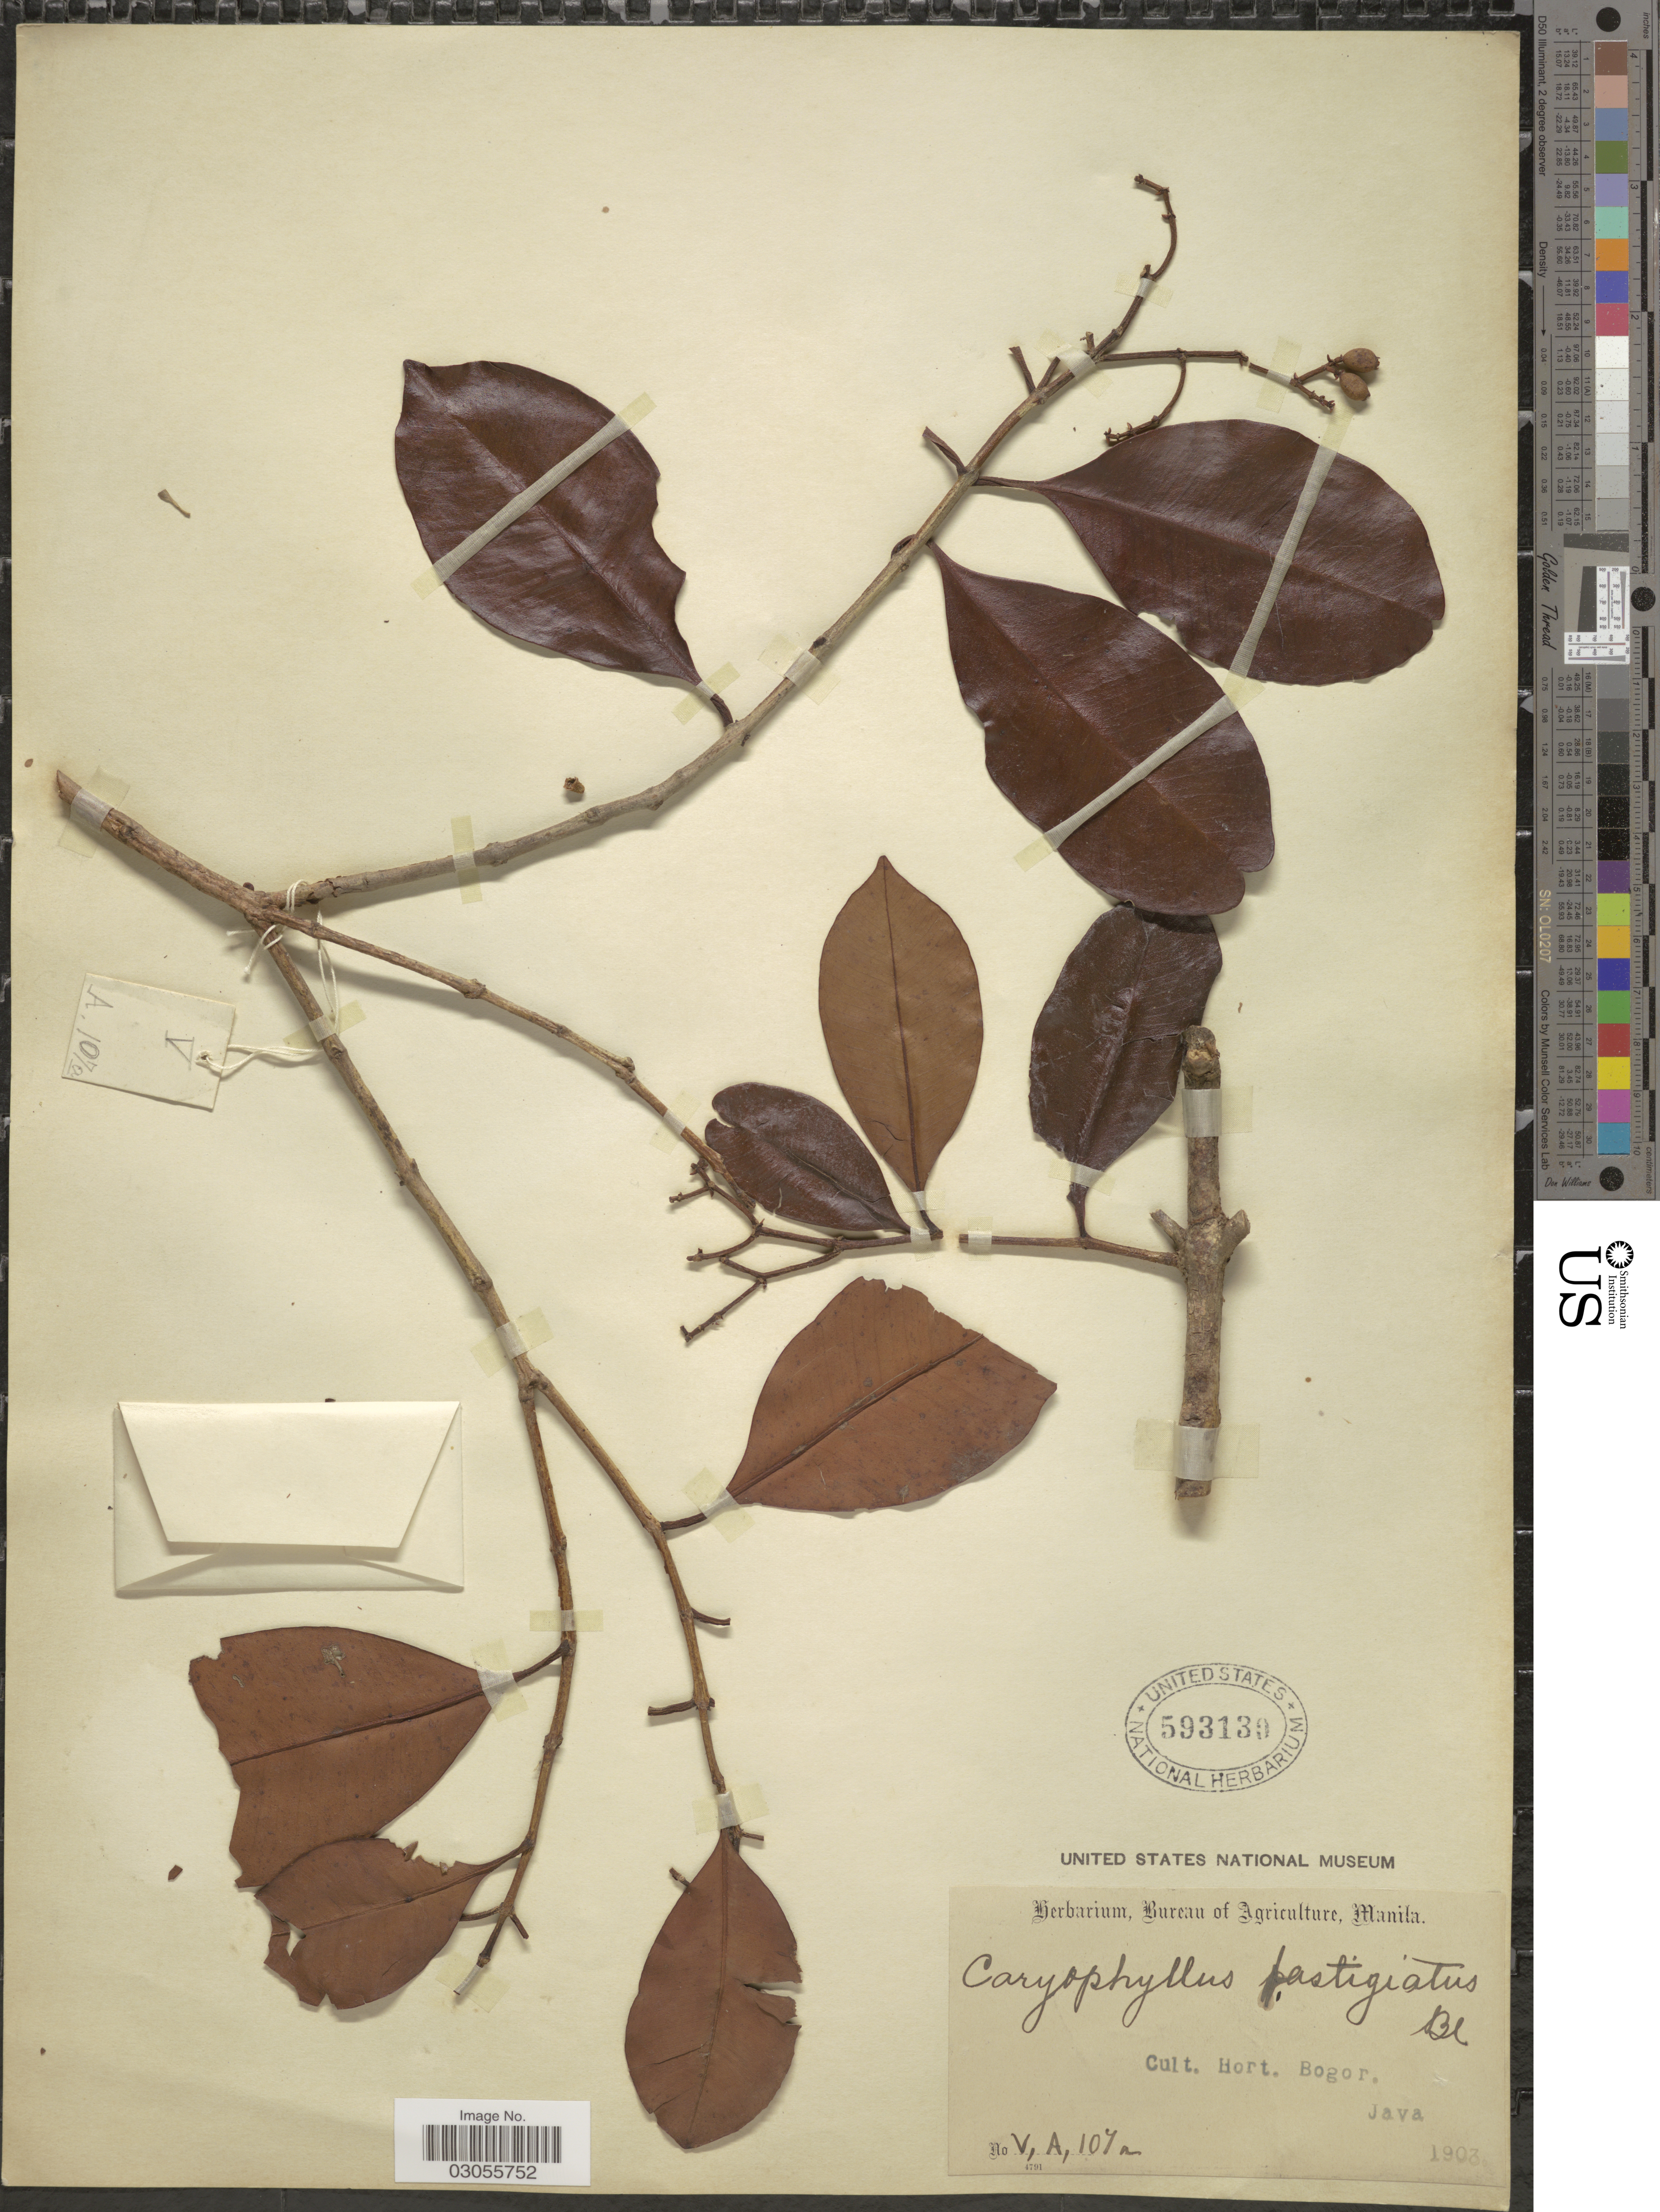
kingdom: Plantae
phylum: Tracheophyta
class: Magnoliopsida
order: Myrtales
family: Myrtaceae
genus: Syzygium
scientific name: Syzygium fastigiatum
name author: (Blume) Merr. & L.M. Perry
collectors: ex Herb. Bur. Agric. Manila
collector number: V, A, 107a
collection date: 1903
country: Indonesia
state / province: Java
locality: Cult. Hort. Bogor.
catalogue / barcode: US 593130